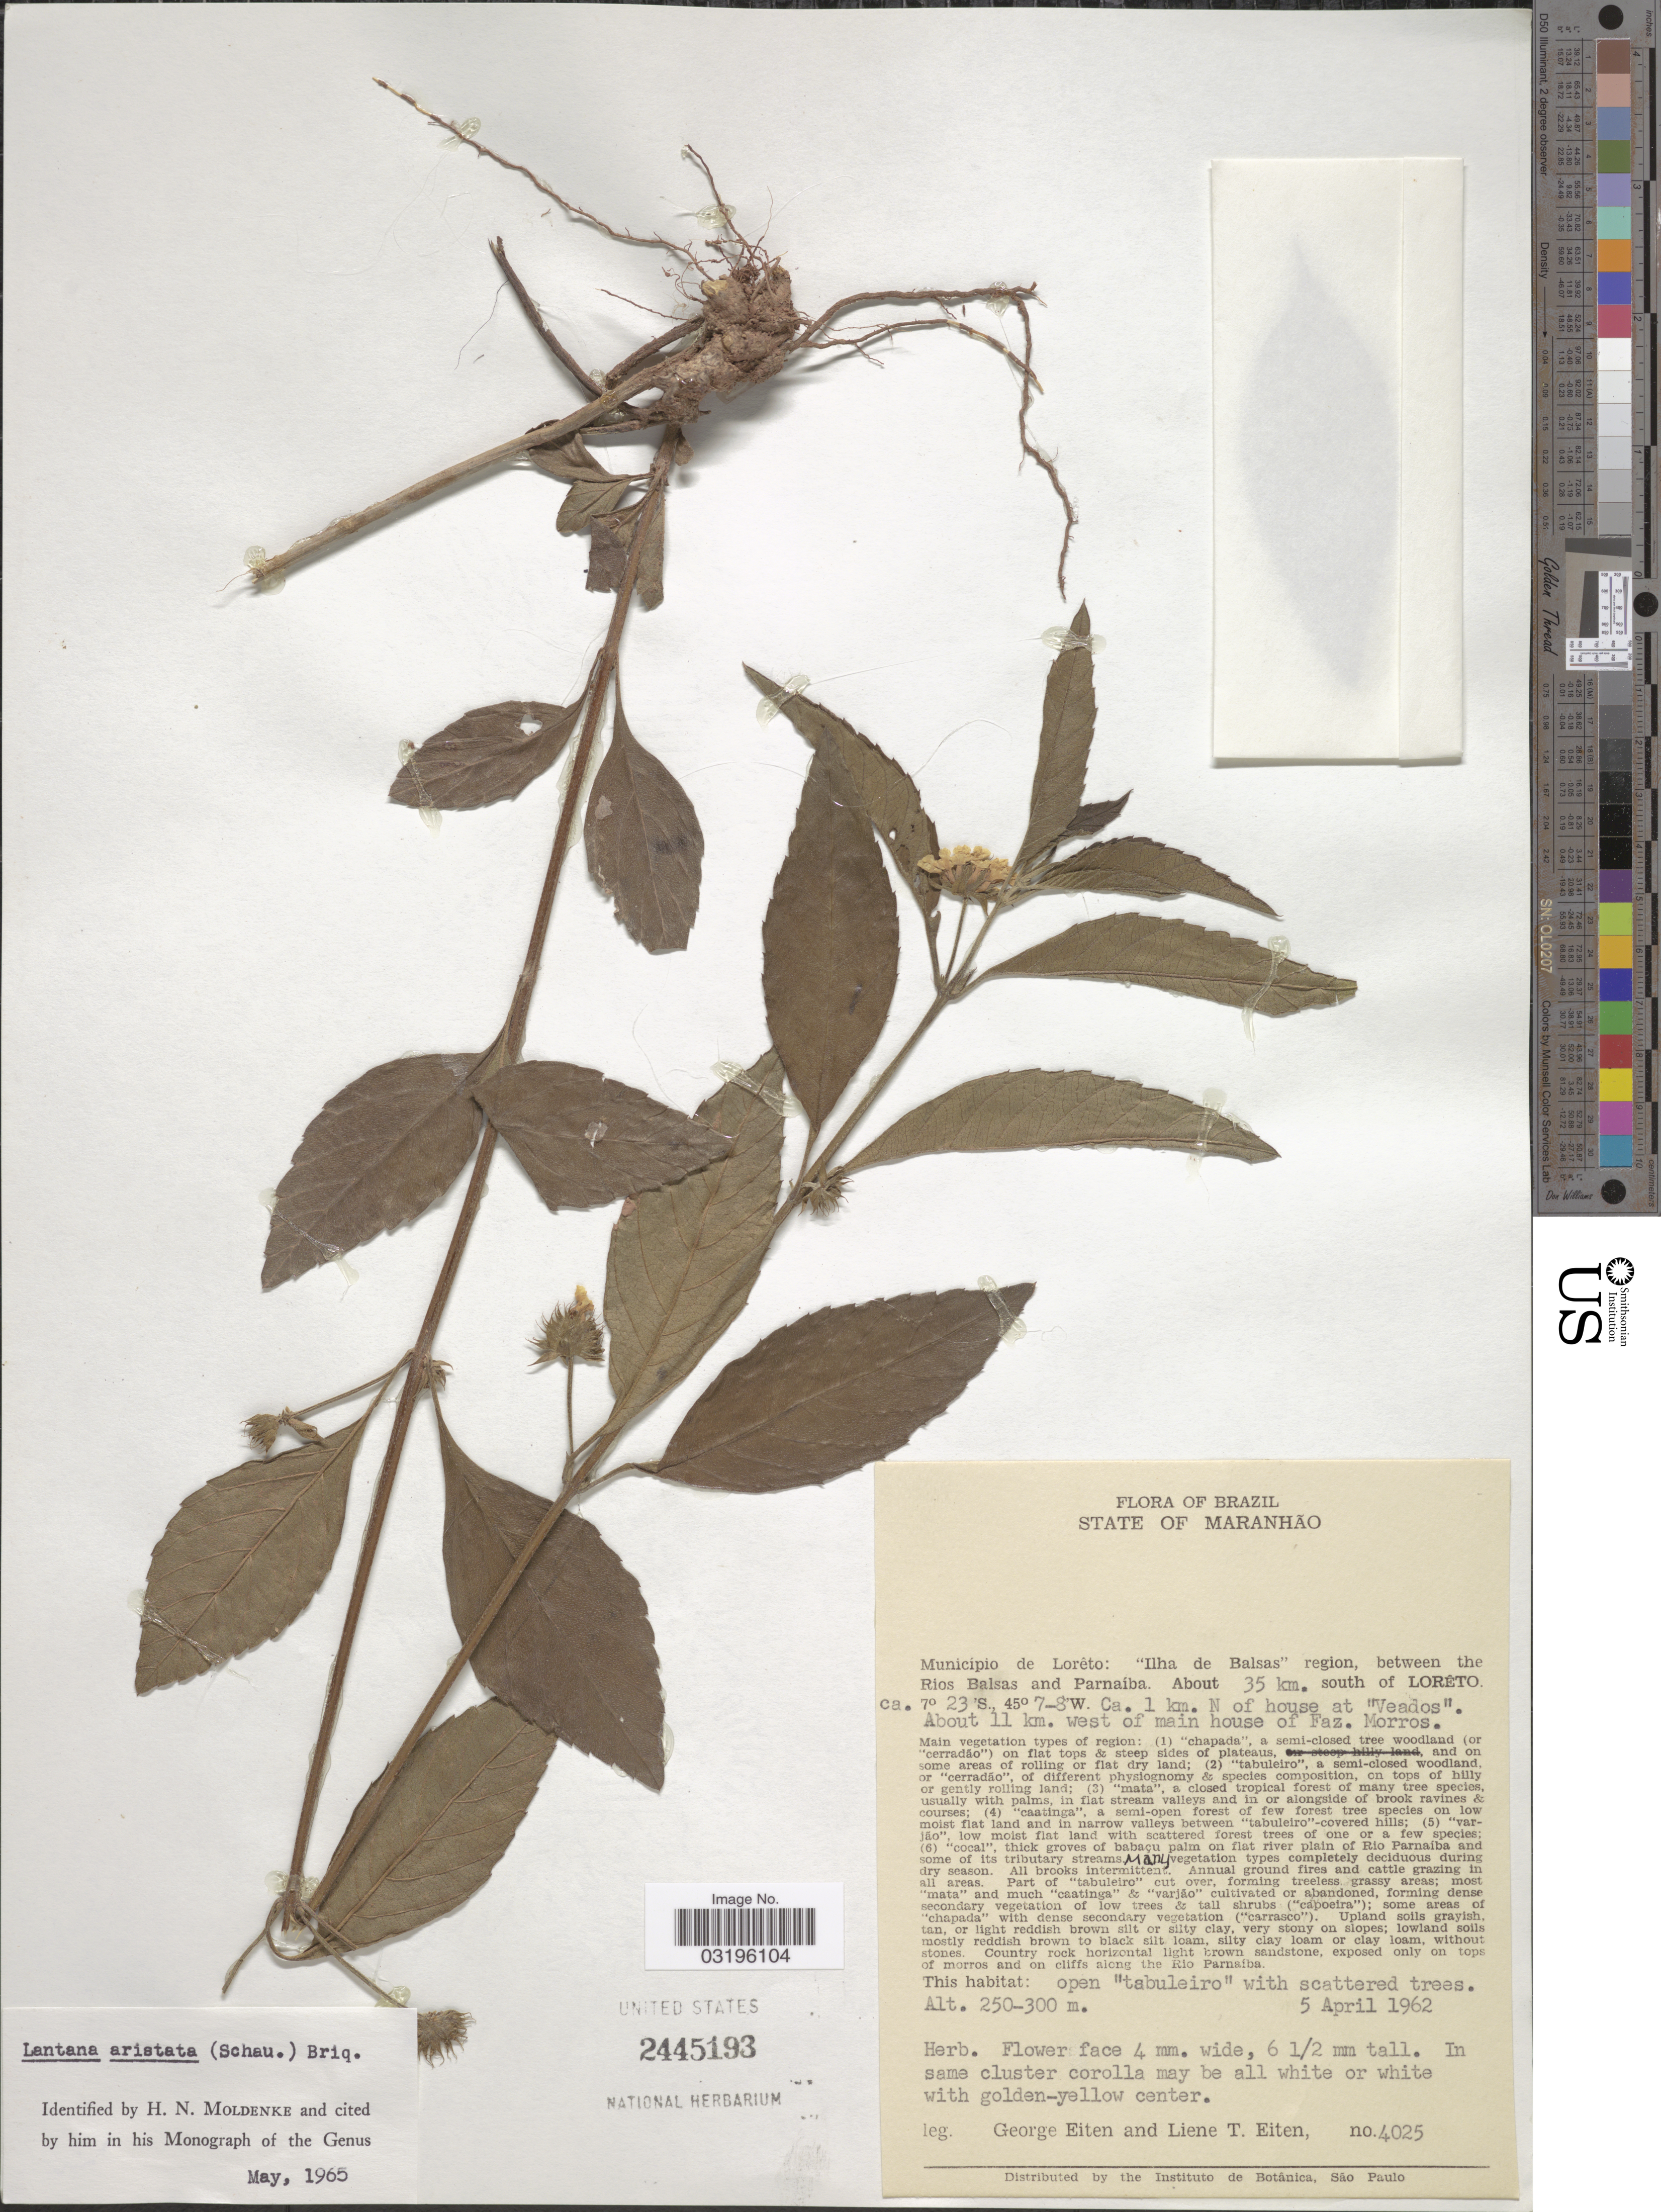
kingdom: Plantae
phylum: Tracheophyta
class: Magnoliopsida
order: Lamiales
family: Verbenaceae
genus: Lantana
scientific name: Lantana aristata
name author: (Schauer) Briq.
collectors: G. Eiten & L. T. Eiten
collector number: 4025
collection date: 1962-04-05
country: Peru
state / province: Loreto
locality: State of Maranhão. Município de Lorêto: "Ilha de Balsas" region, between the Rios Balsas and Parnaíba. About 35 km. south of Lorêto. Ca. 1 km. N of house at "Veados". About 11 km. west of main house of Faz. Morros.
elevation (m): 250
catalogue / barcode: US 2445193